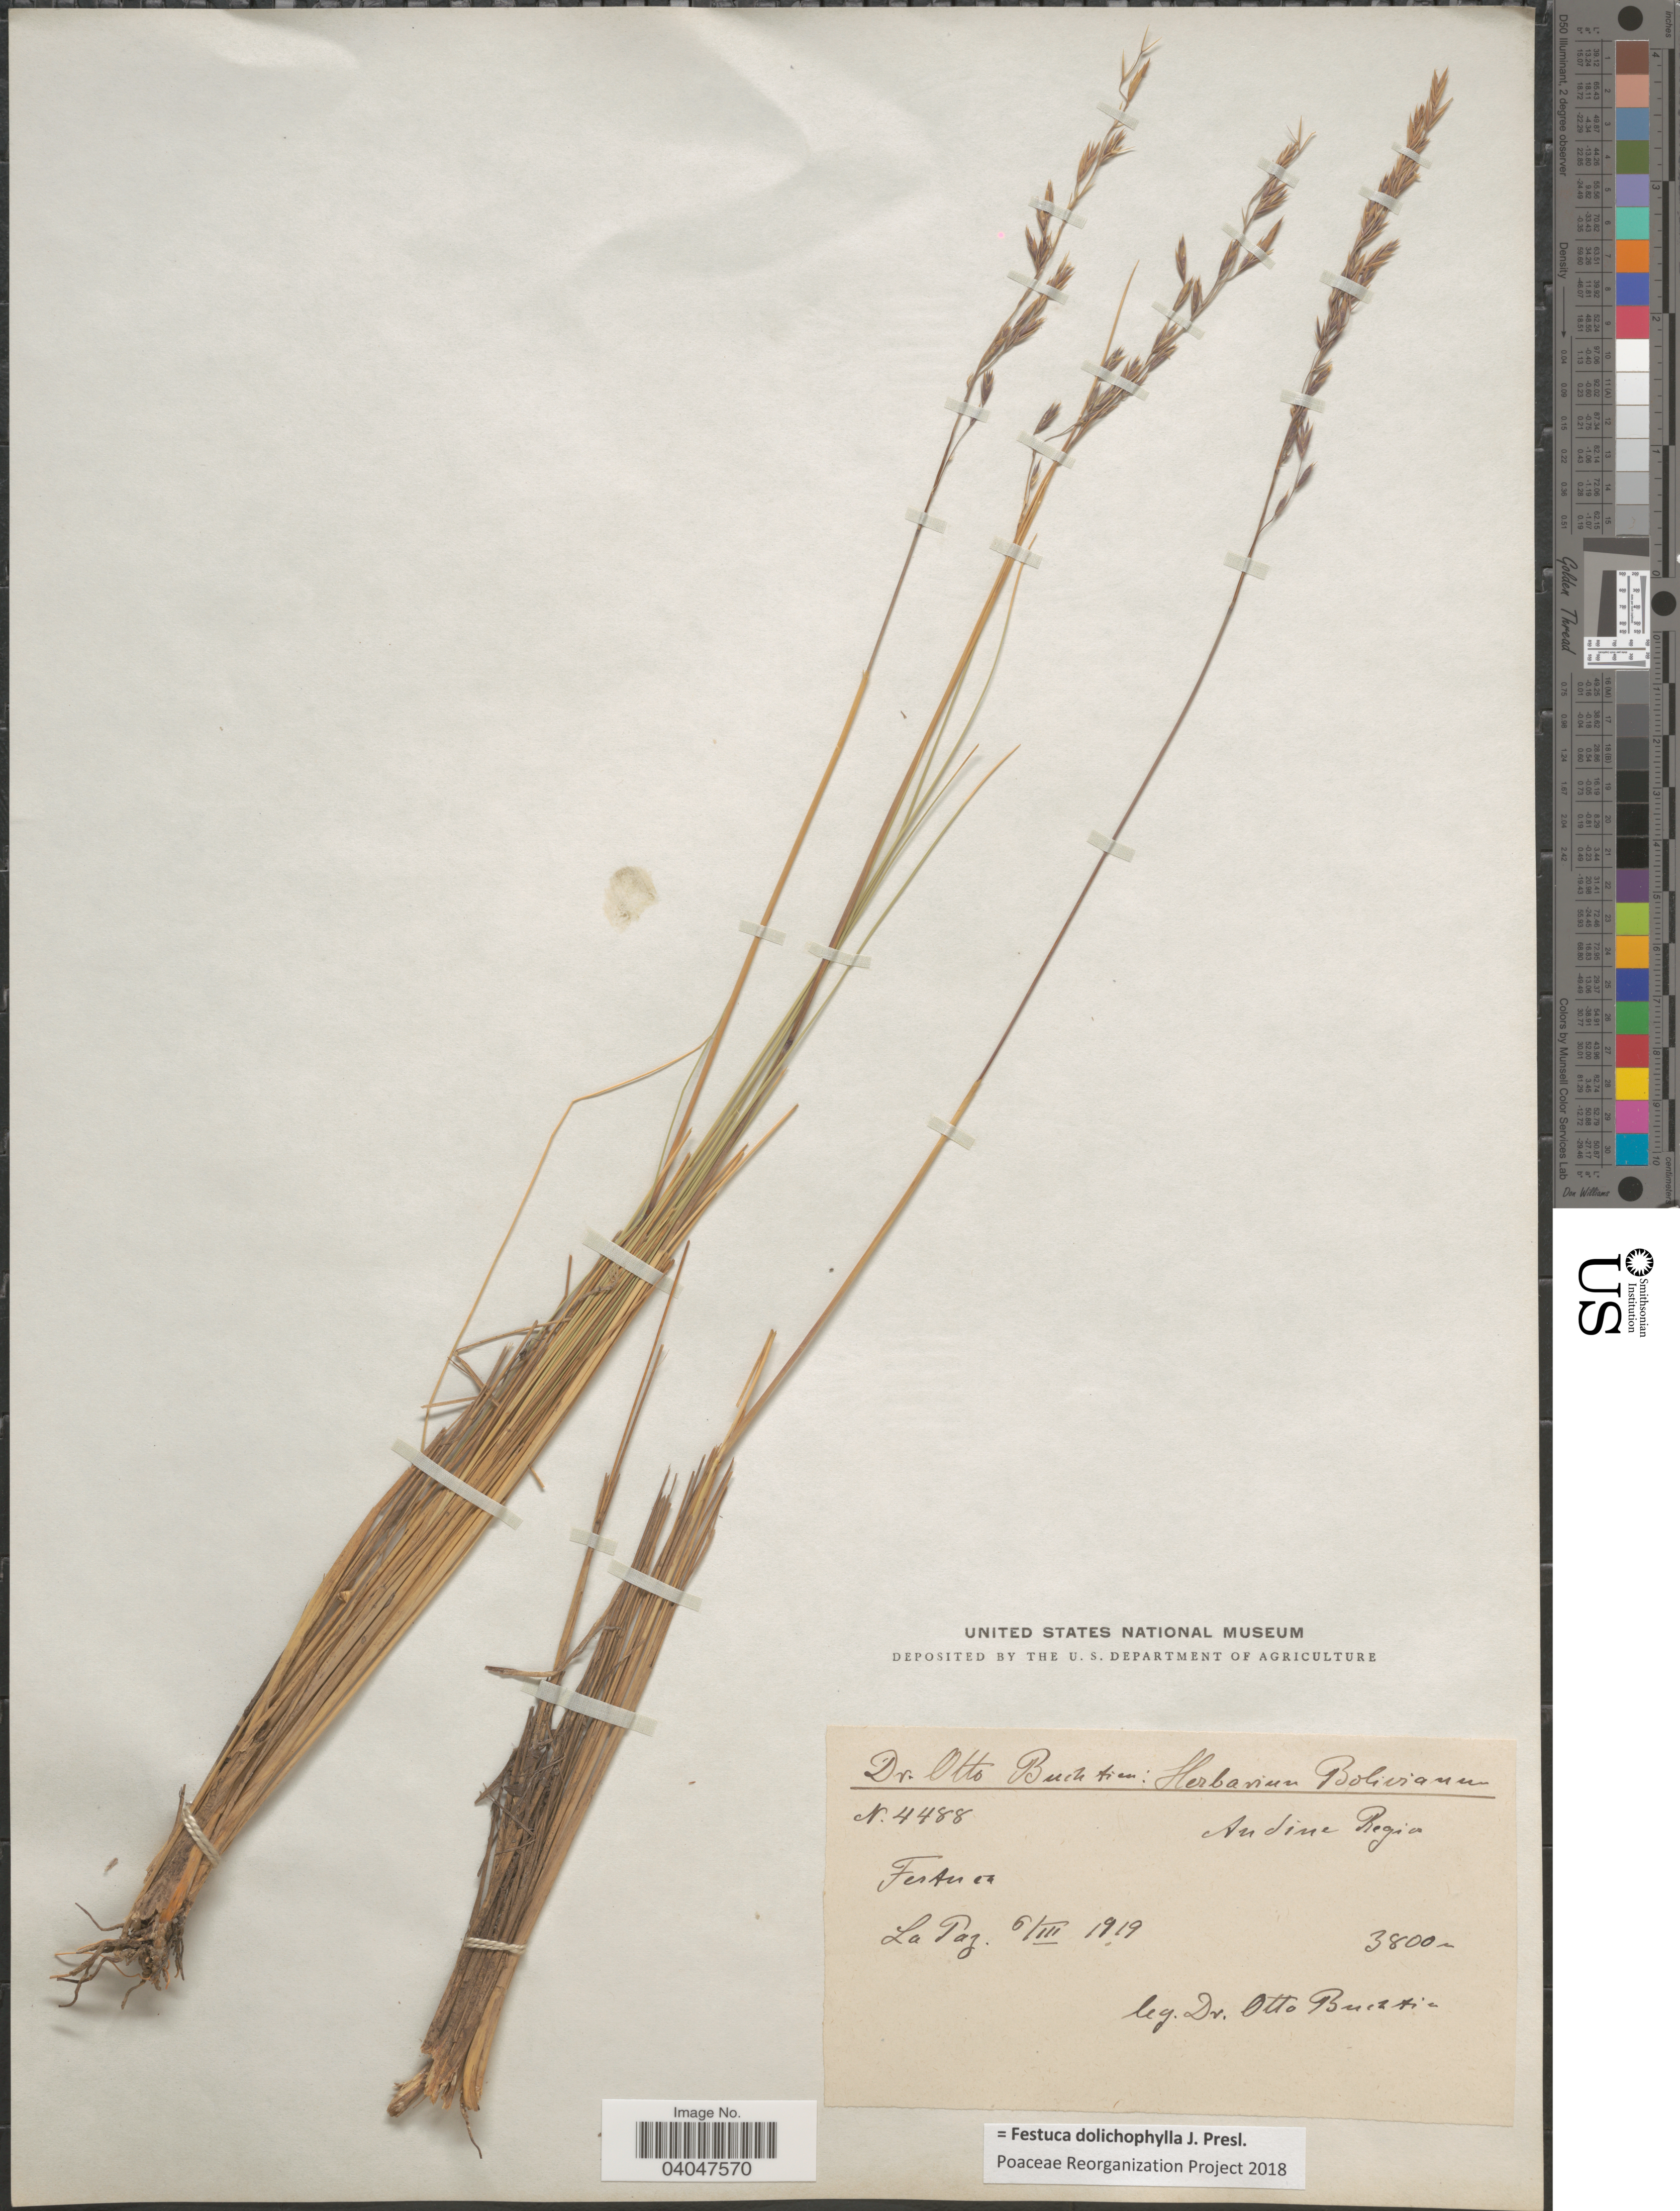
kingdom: Plantae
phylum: Tracheophyta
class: Liliopsida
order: Poales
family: Poaceae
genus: Festuca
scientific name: Festuca dolichophylla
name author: J. Presl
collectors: O. Buchtien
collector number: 4488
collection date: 1919-03-06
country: Bolivia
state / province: La Paz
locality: Andine Region.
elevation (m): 3800